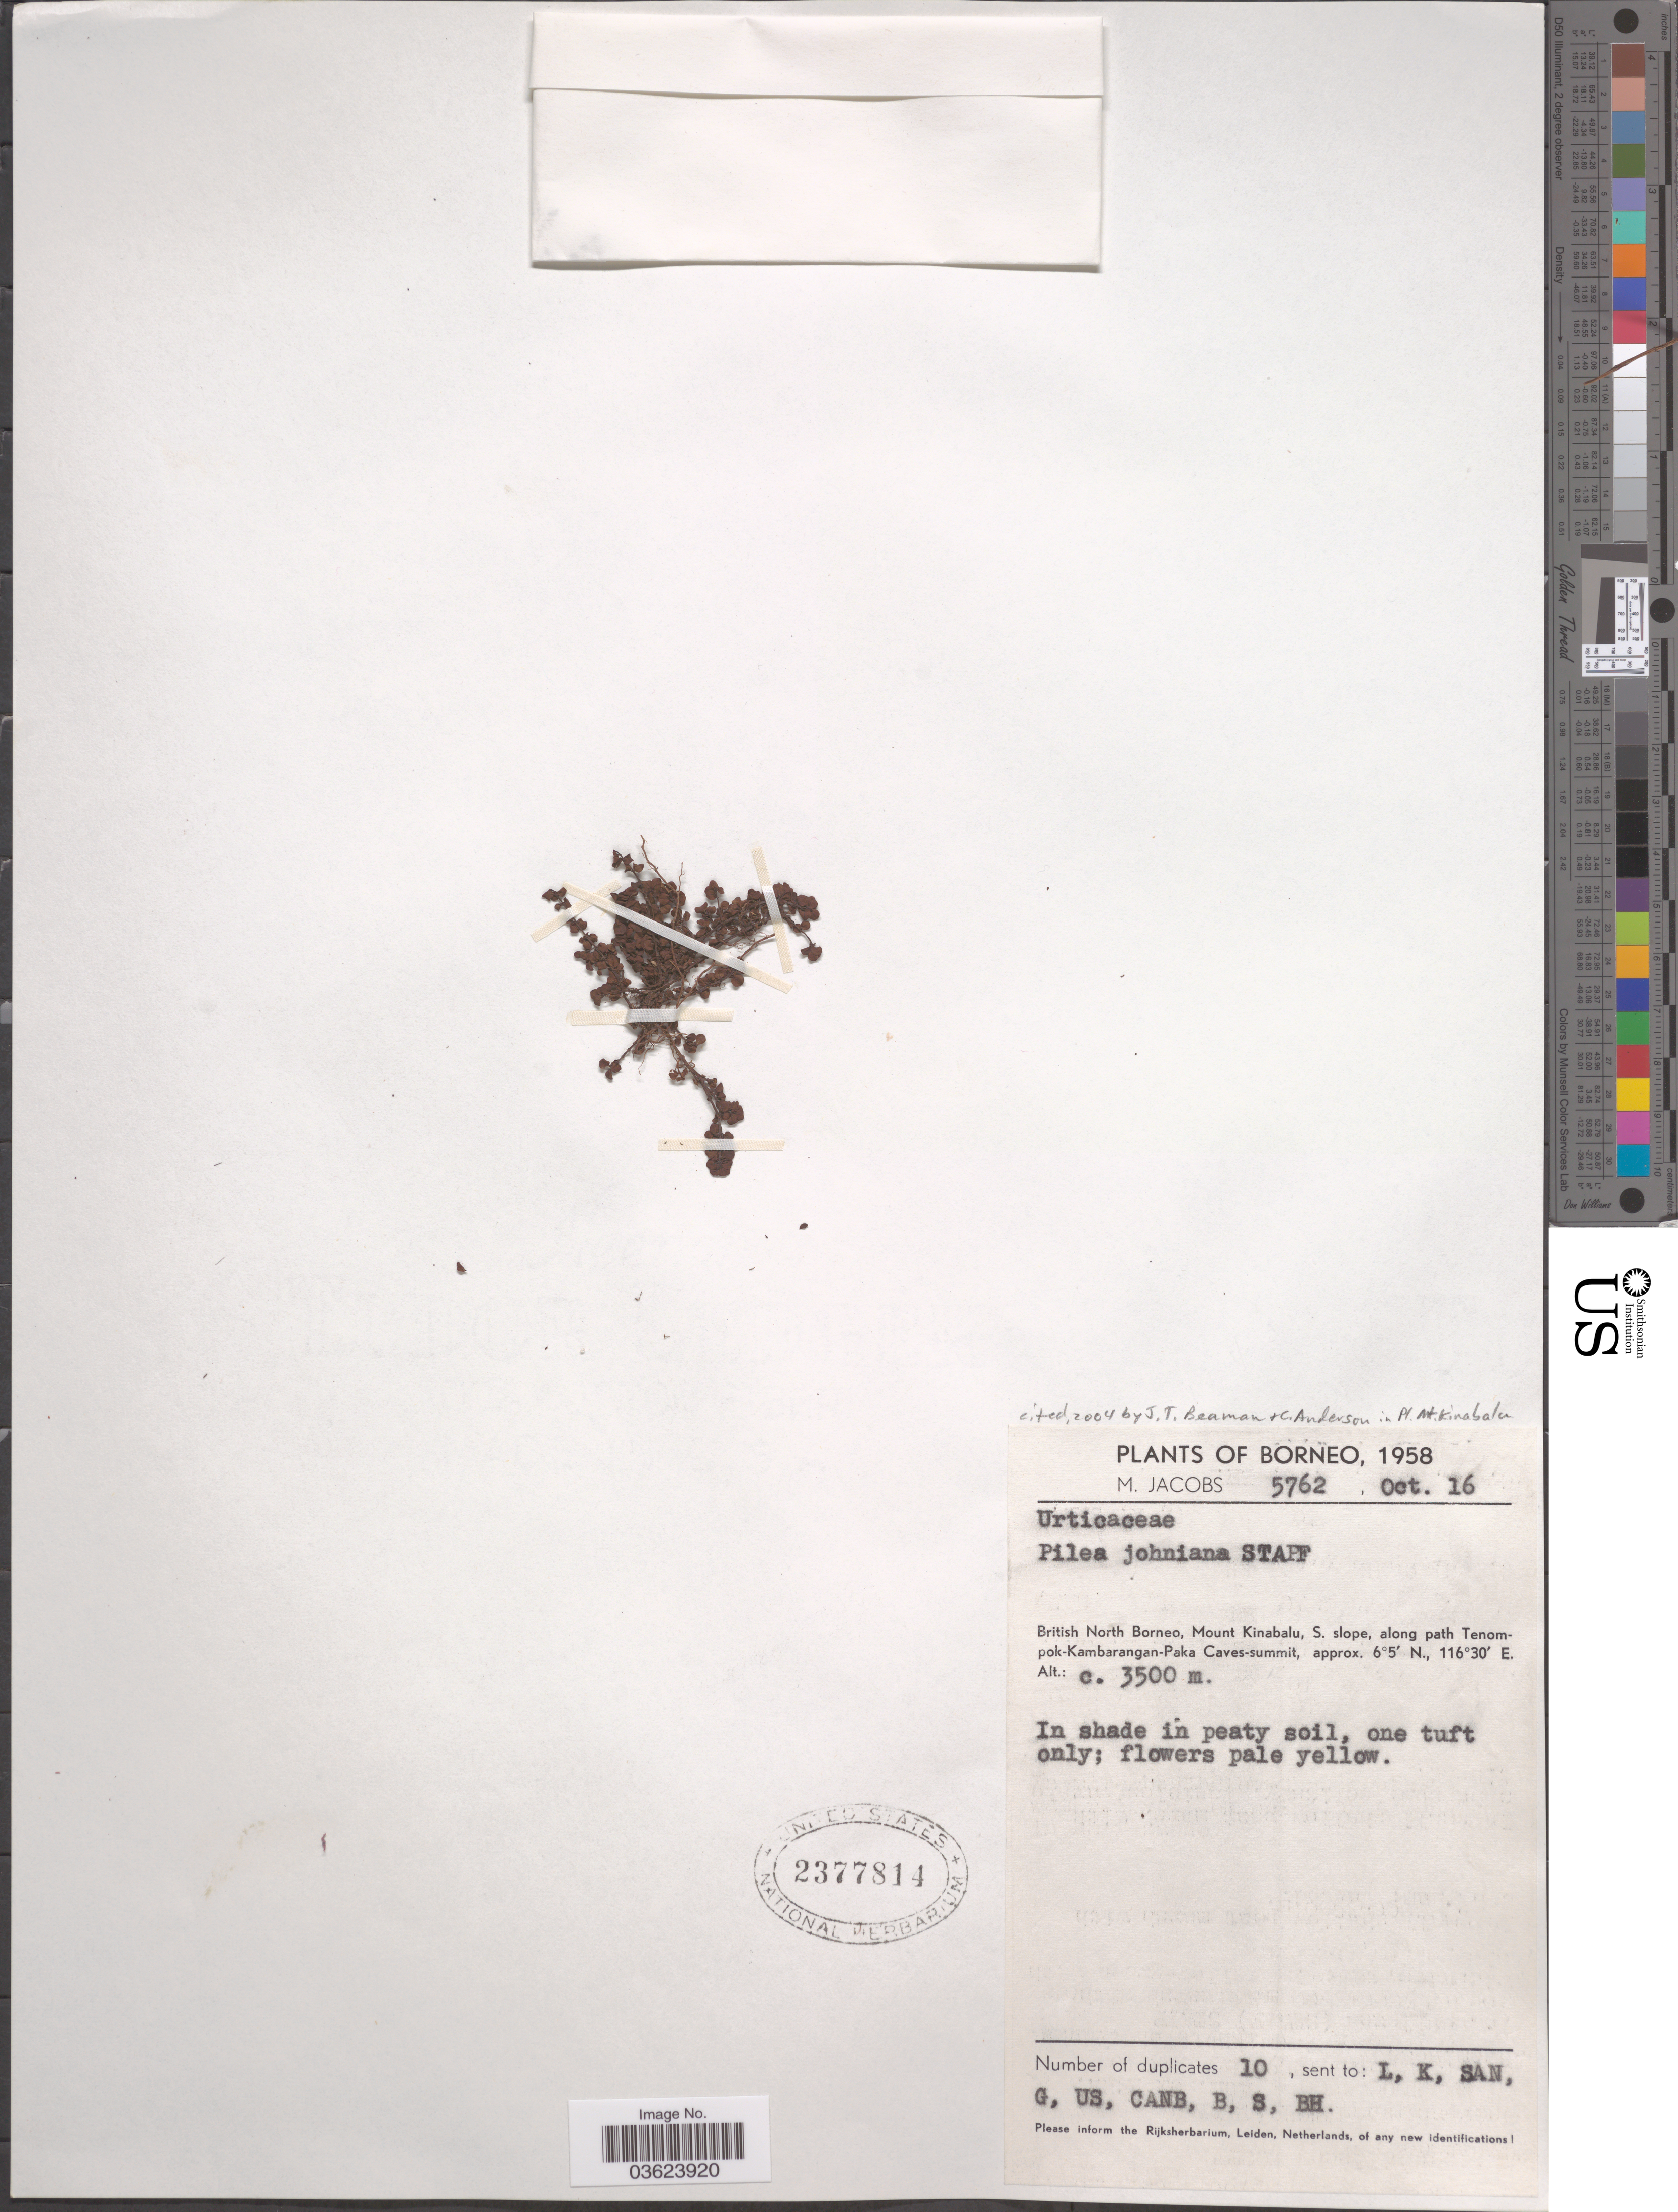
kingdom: Plantae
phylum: Tracheophyta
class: Magnoliopsida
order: Rosales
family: Urticaceae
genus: Pilea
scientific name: Pilea johniana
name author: Stapf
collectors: M. Jacobs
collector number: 5762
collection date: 1958-10-16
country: Malaysia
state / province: Sabah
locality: Borneo. British North Borneo, Mount Kinabalu, S. slope, along path Tenompok-Kambarangan-Paka Caves-summit.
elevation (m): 3500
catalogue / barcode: US 2377814